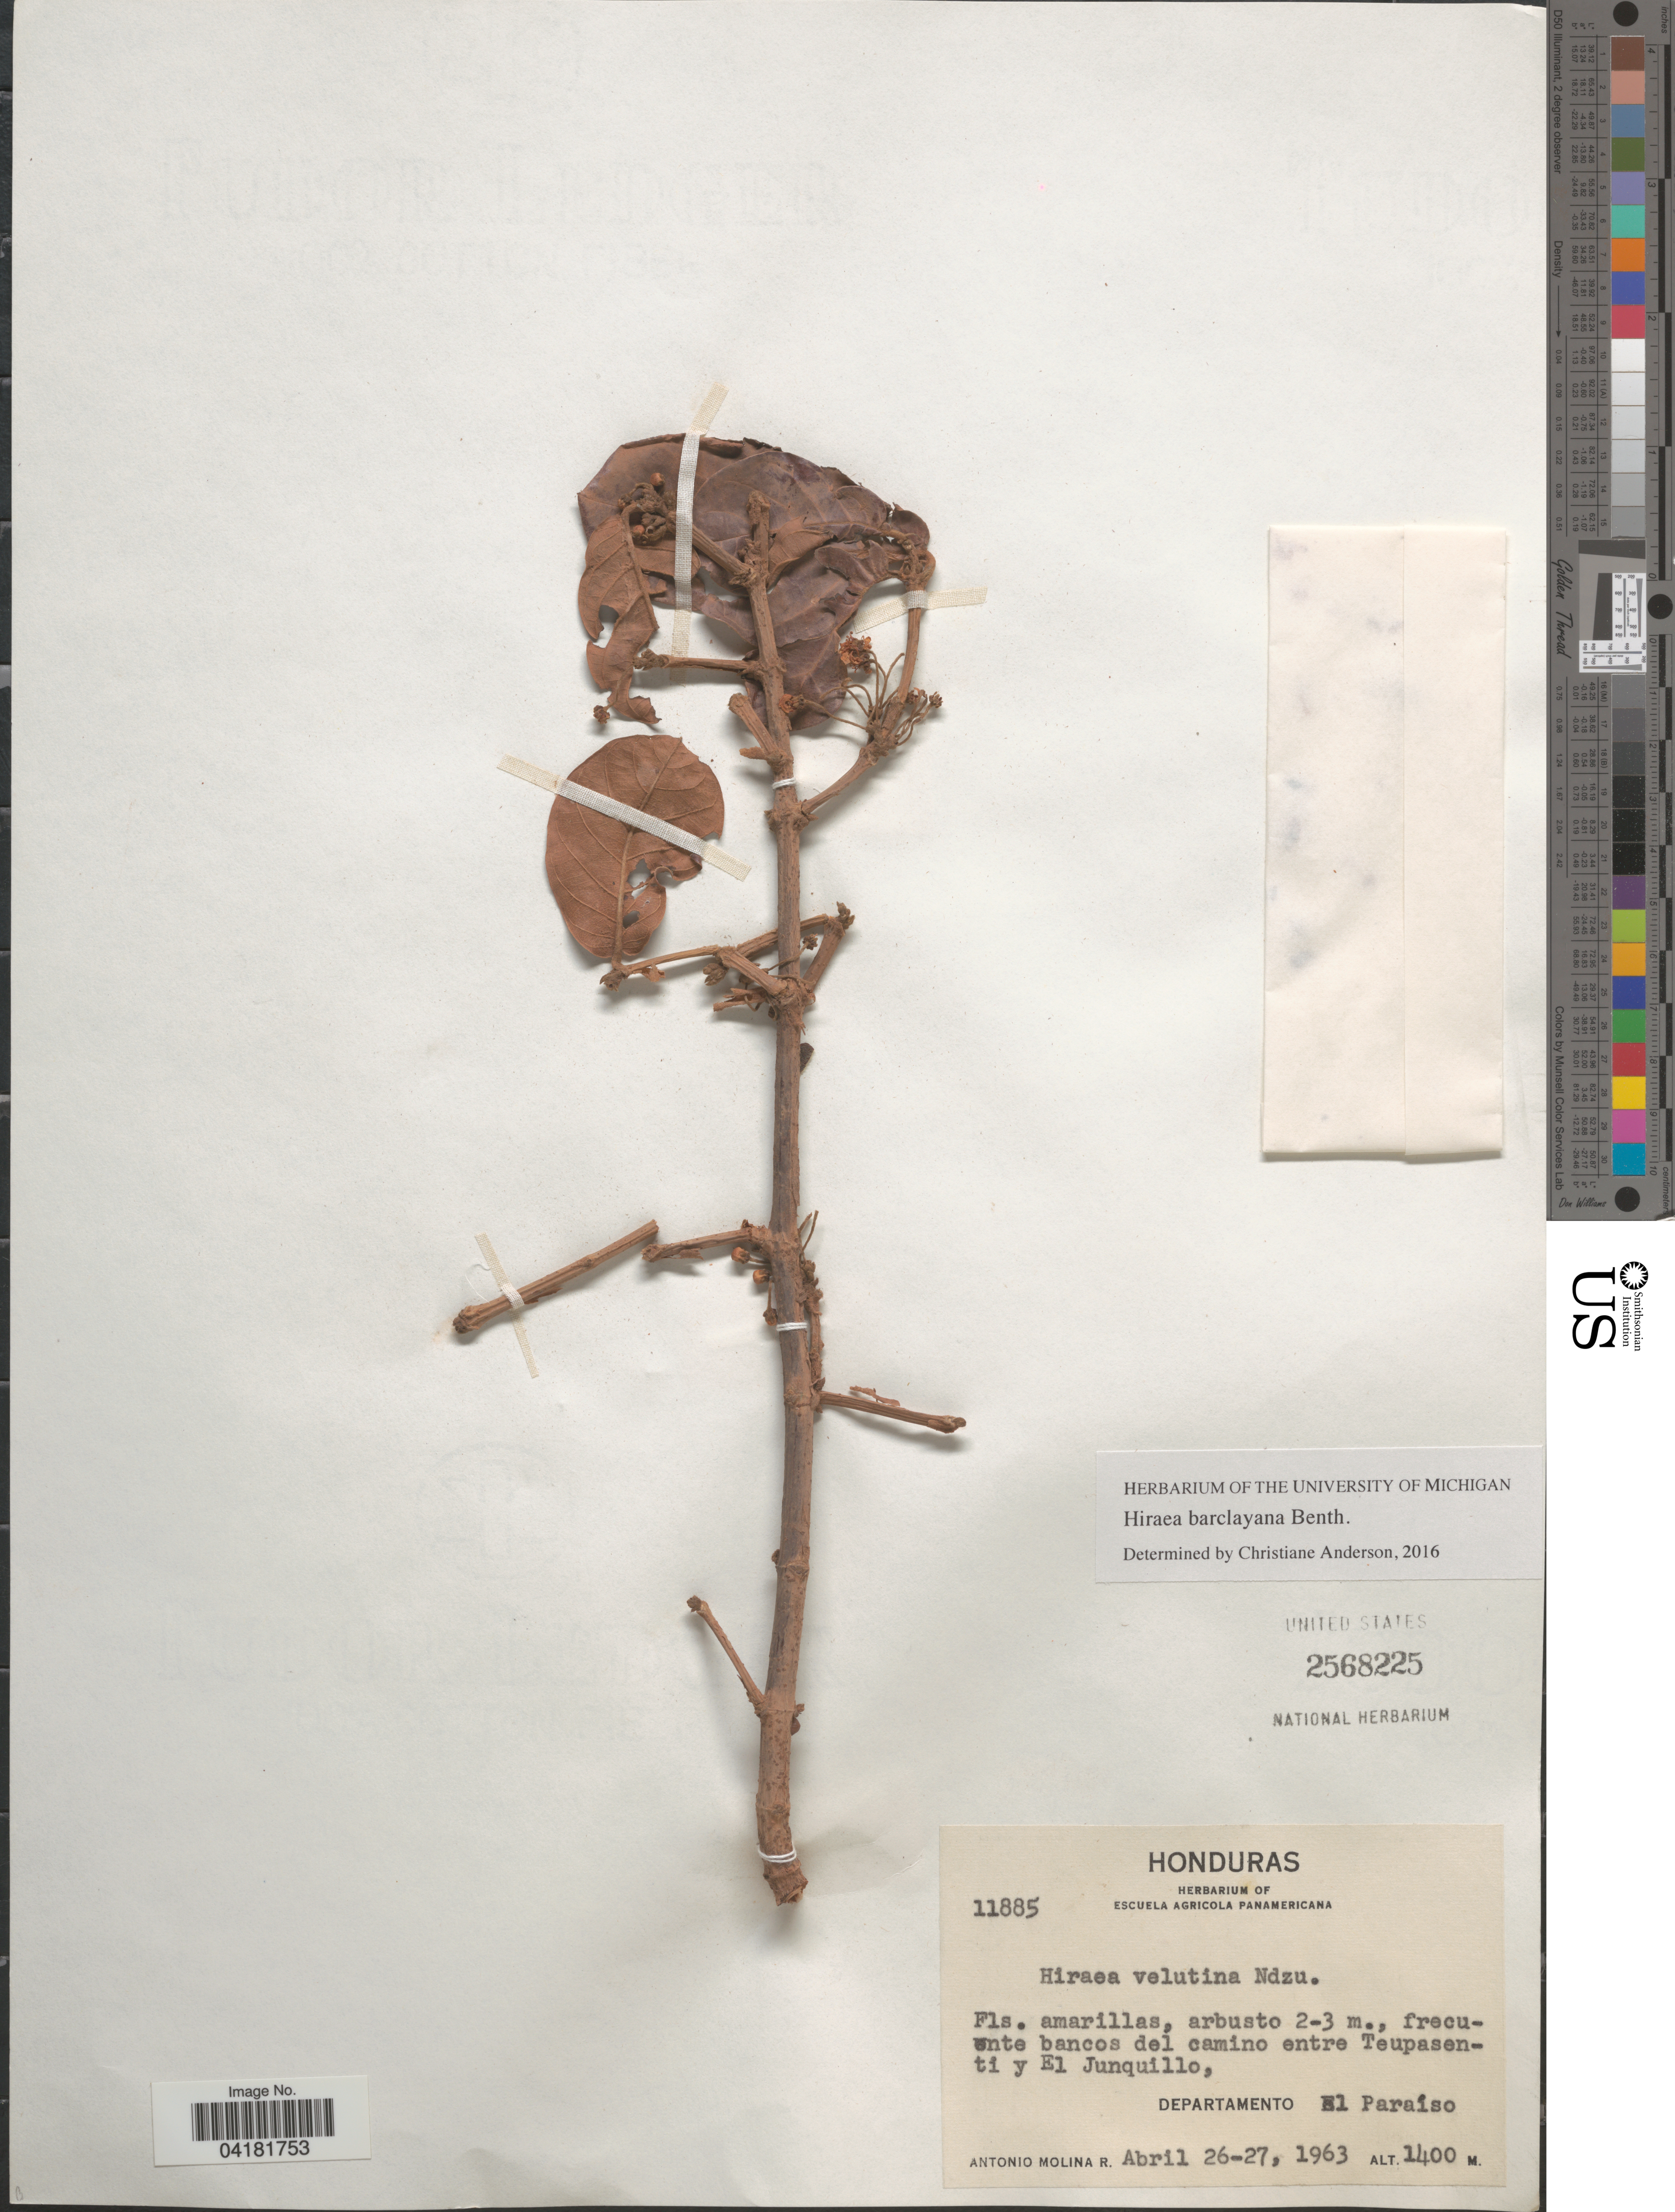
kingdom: Plantae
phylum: Tracheophyta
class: Magnoliopsida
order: Malpighiales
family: Malpighiaceae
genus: Hiraea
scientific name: Hiraea barclayana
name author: Benth.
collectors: A. Molina R.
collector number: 11885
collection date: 1963-04-26/1963-04-27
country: Honduras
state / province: El Paraiso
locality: Frecuente bancos del camino entre Teupasenti y El Junquillo. Departamento El Paraiso.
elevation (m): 1400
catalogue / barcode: US 2568225